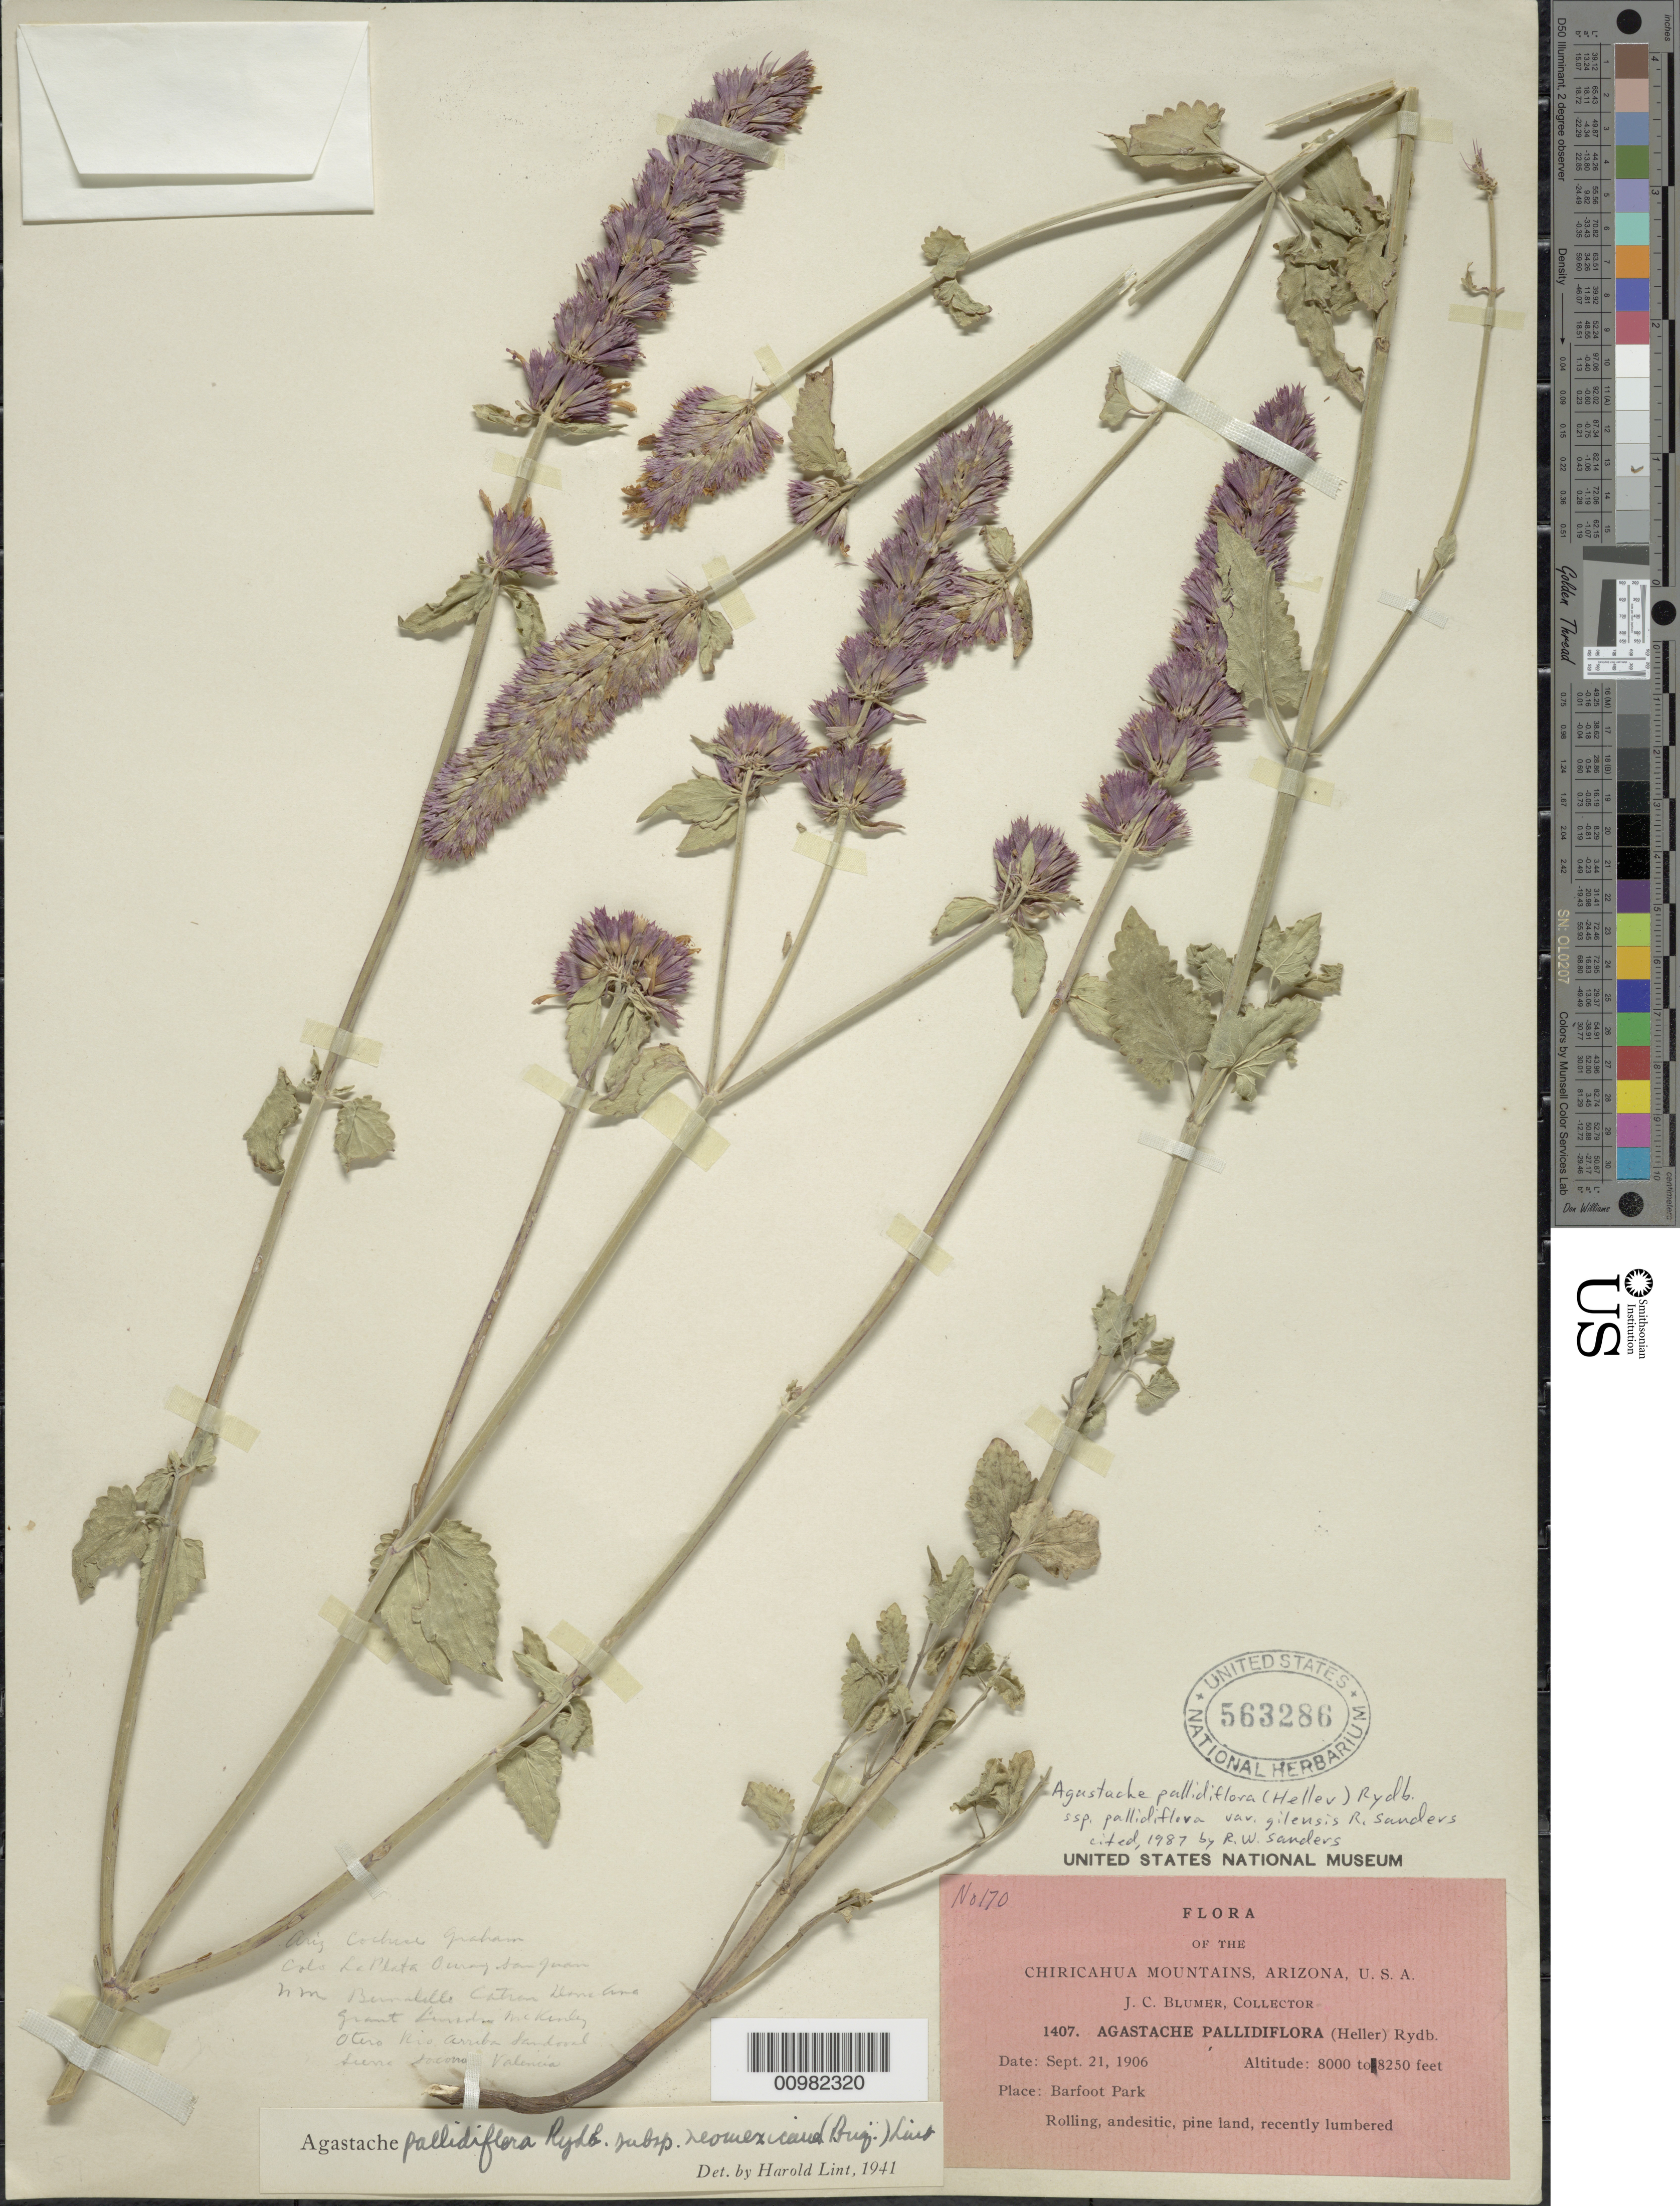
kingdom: Plantae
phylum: Tracheophyta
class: Magnoliopsida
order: Lamiales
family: Lamiaceae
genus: Agastache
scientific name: Agastache pallidiflora var. gilensis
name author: R. W. Sanders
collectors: J. C. Blumer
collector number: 1407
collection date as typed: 21 Sep 1906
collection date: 1906-09-21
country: United States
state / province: Arizona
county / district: Cochise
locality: Chiricahua Mts.; Barfoot Park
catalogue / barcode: US 563286